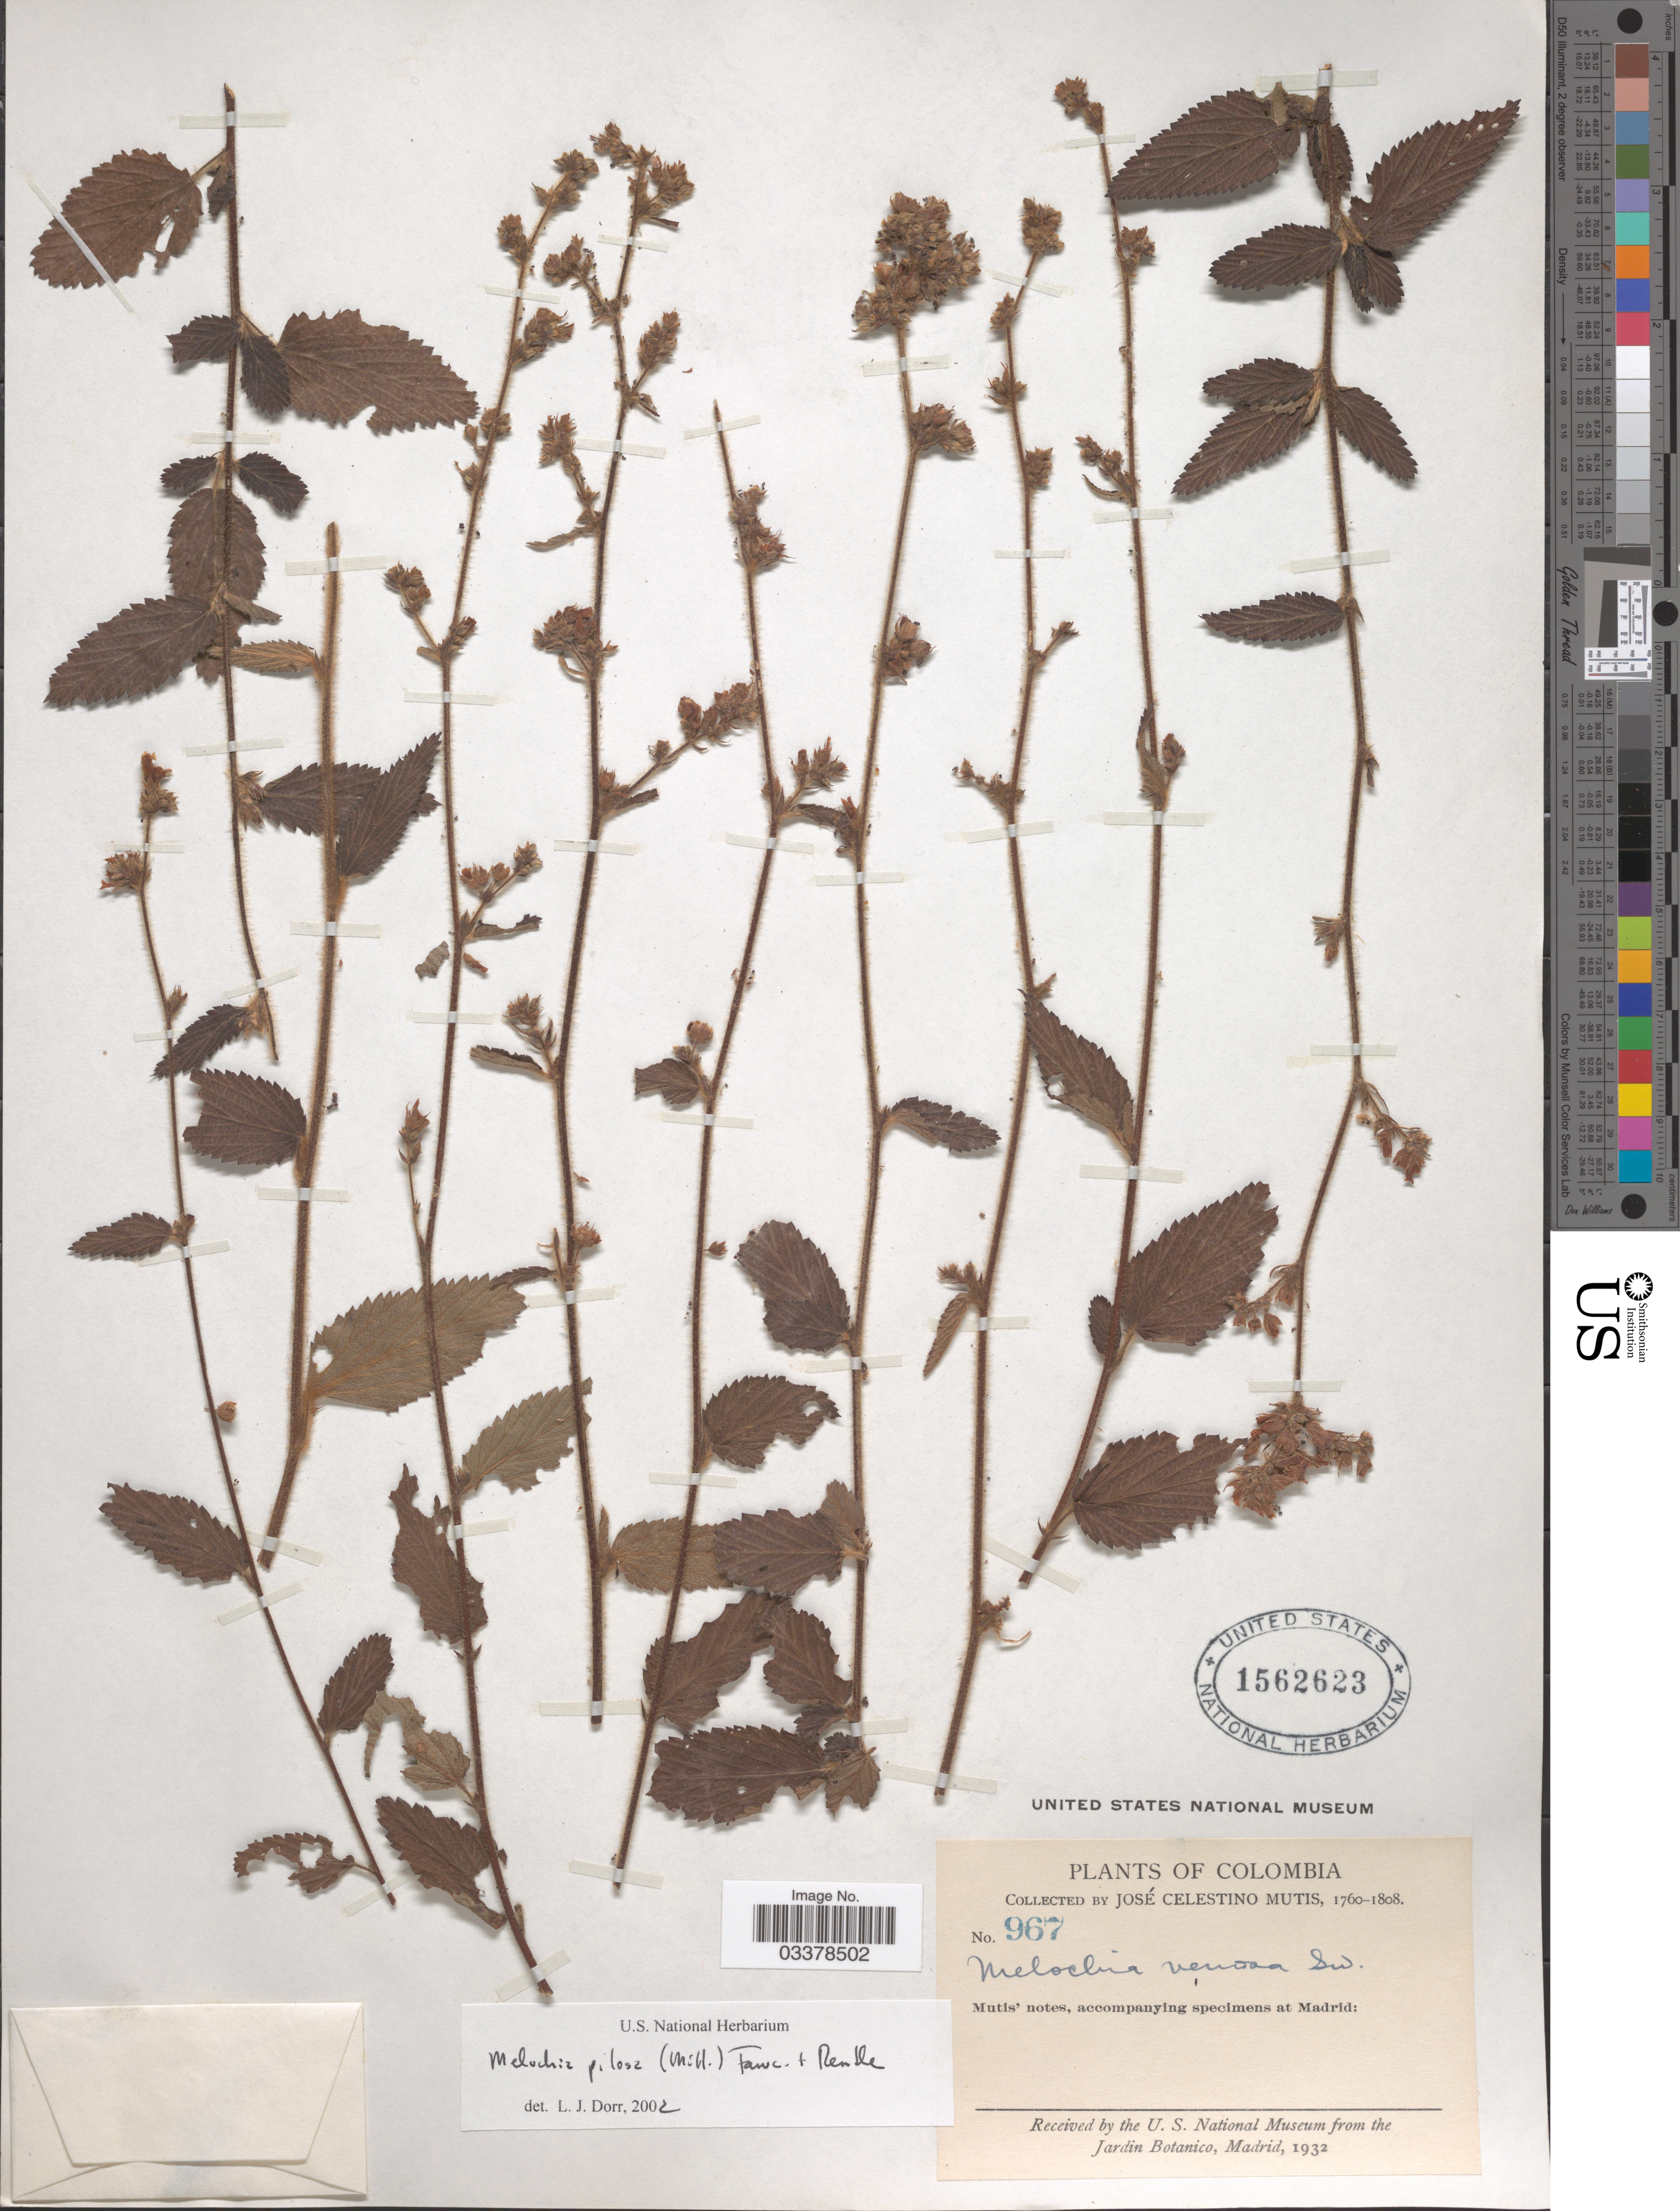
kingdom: Plantae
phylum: Tracheophyta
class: Magnoliopsida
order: Malvales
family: Malvaceae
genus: Melochia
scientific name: Melochia pilosa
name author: (Mill.) Fawc. & Rendle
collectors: J. C. B. Mutis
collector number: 967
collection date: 1760/1808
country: Colombia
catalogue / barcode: US 1562623